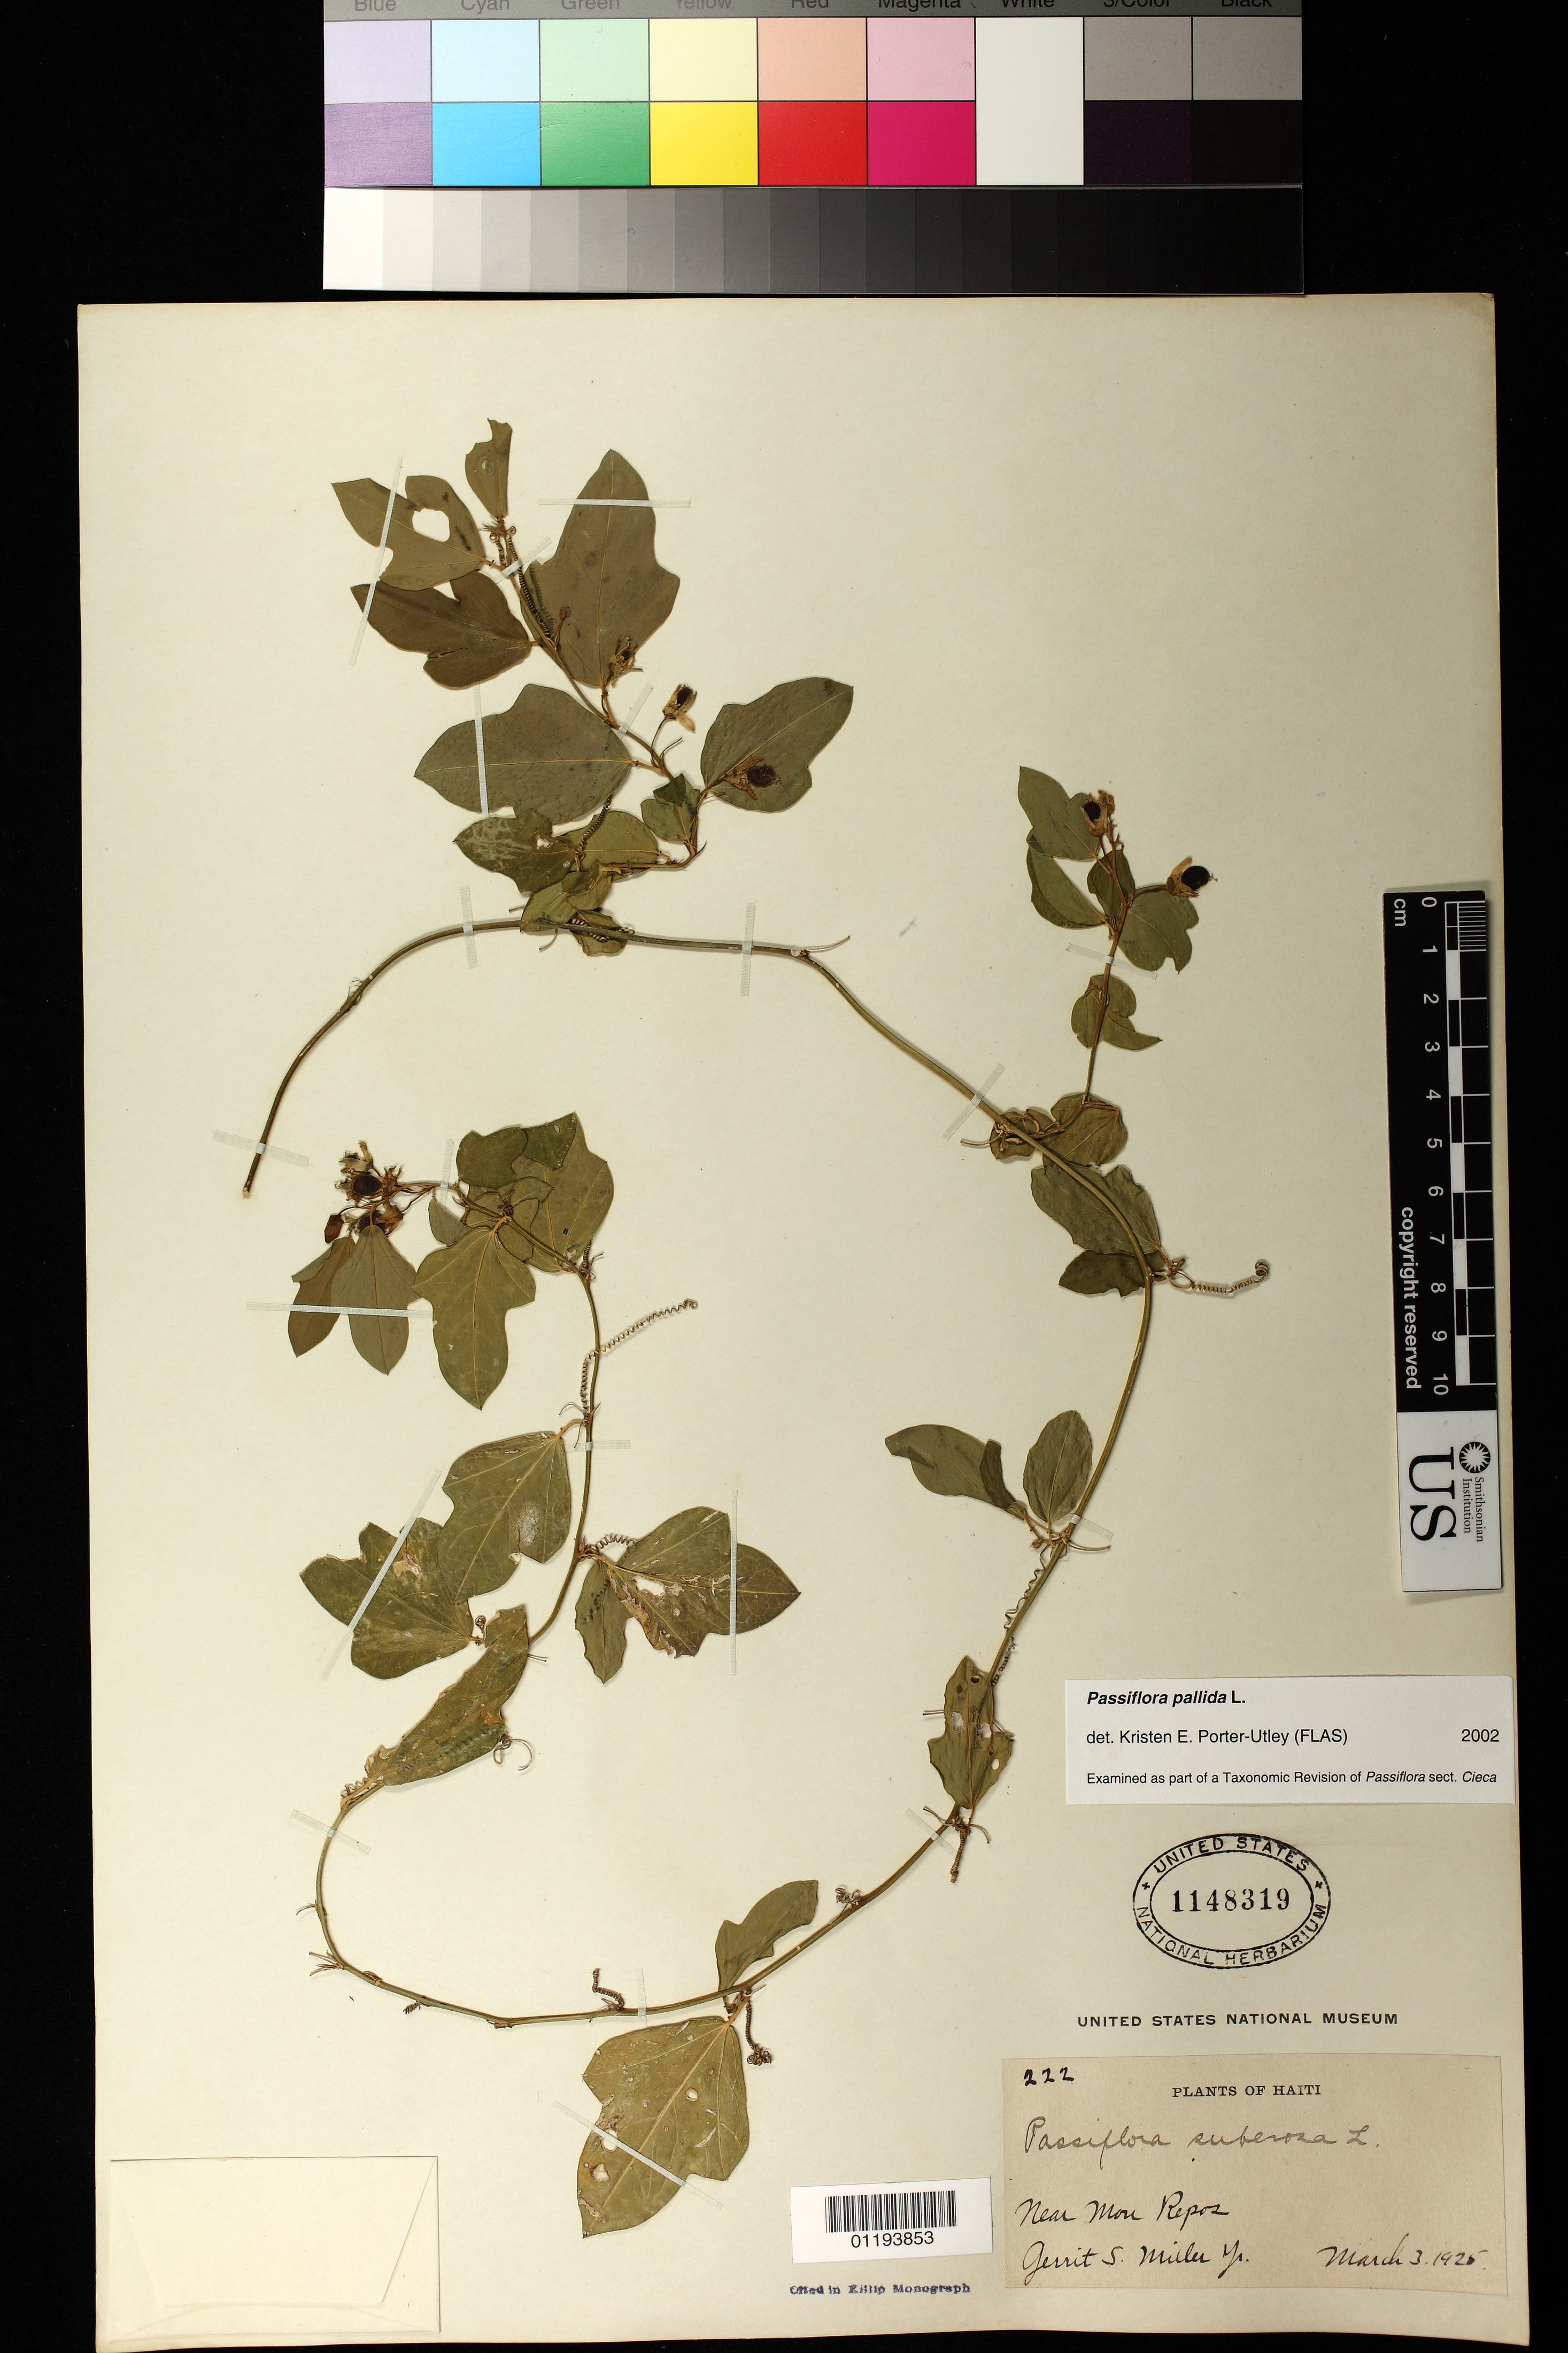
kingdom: Plantae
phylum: Tracheophyta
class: Magnoliopsida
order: Malpighiales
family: Passifloraceae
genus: Passiflora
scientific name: Passiflora pallida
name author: L.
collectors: G. S. Miller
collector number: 222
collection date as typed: Mar 3 1925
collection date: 1925-03-03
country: Haiti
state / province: Nord-Est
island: Hispaniola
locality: Near Mon Repos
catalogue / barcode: US 1148319